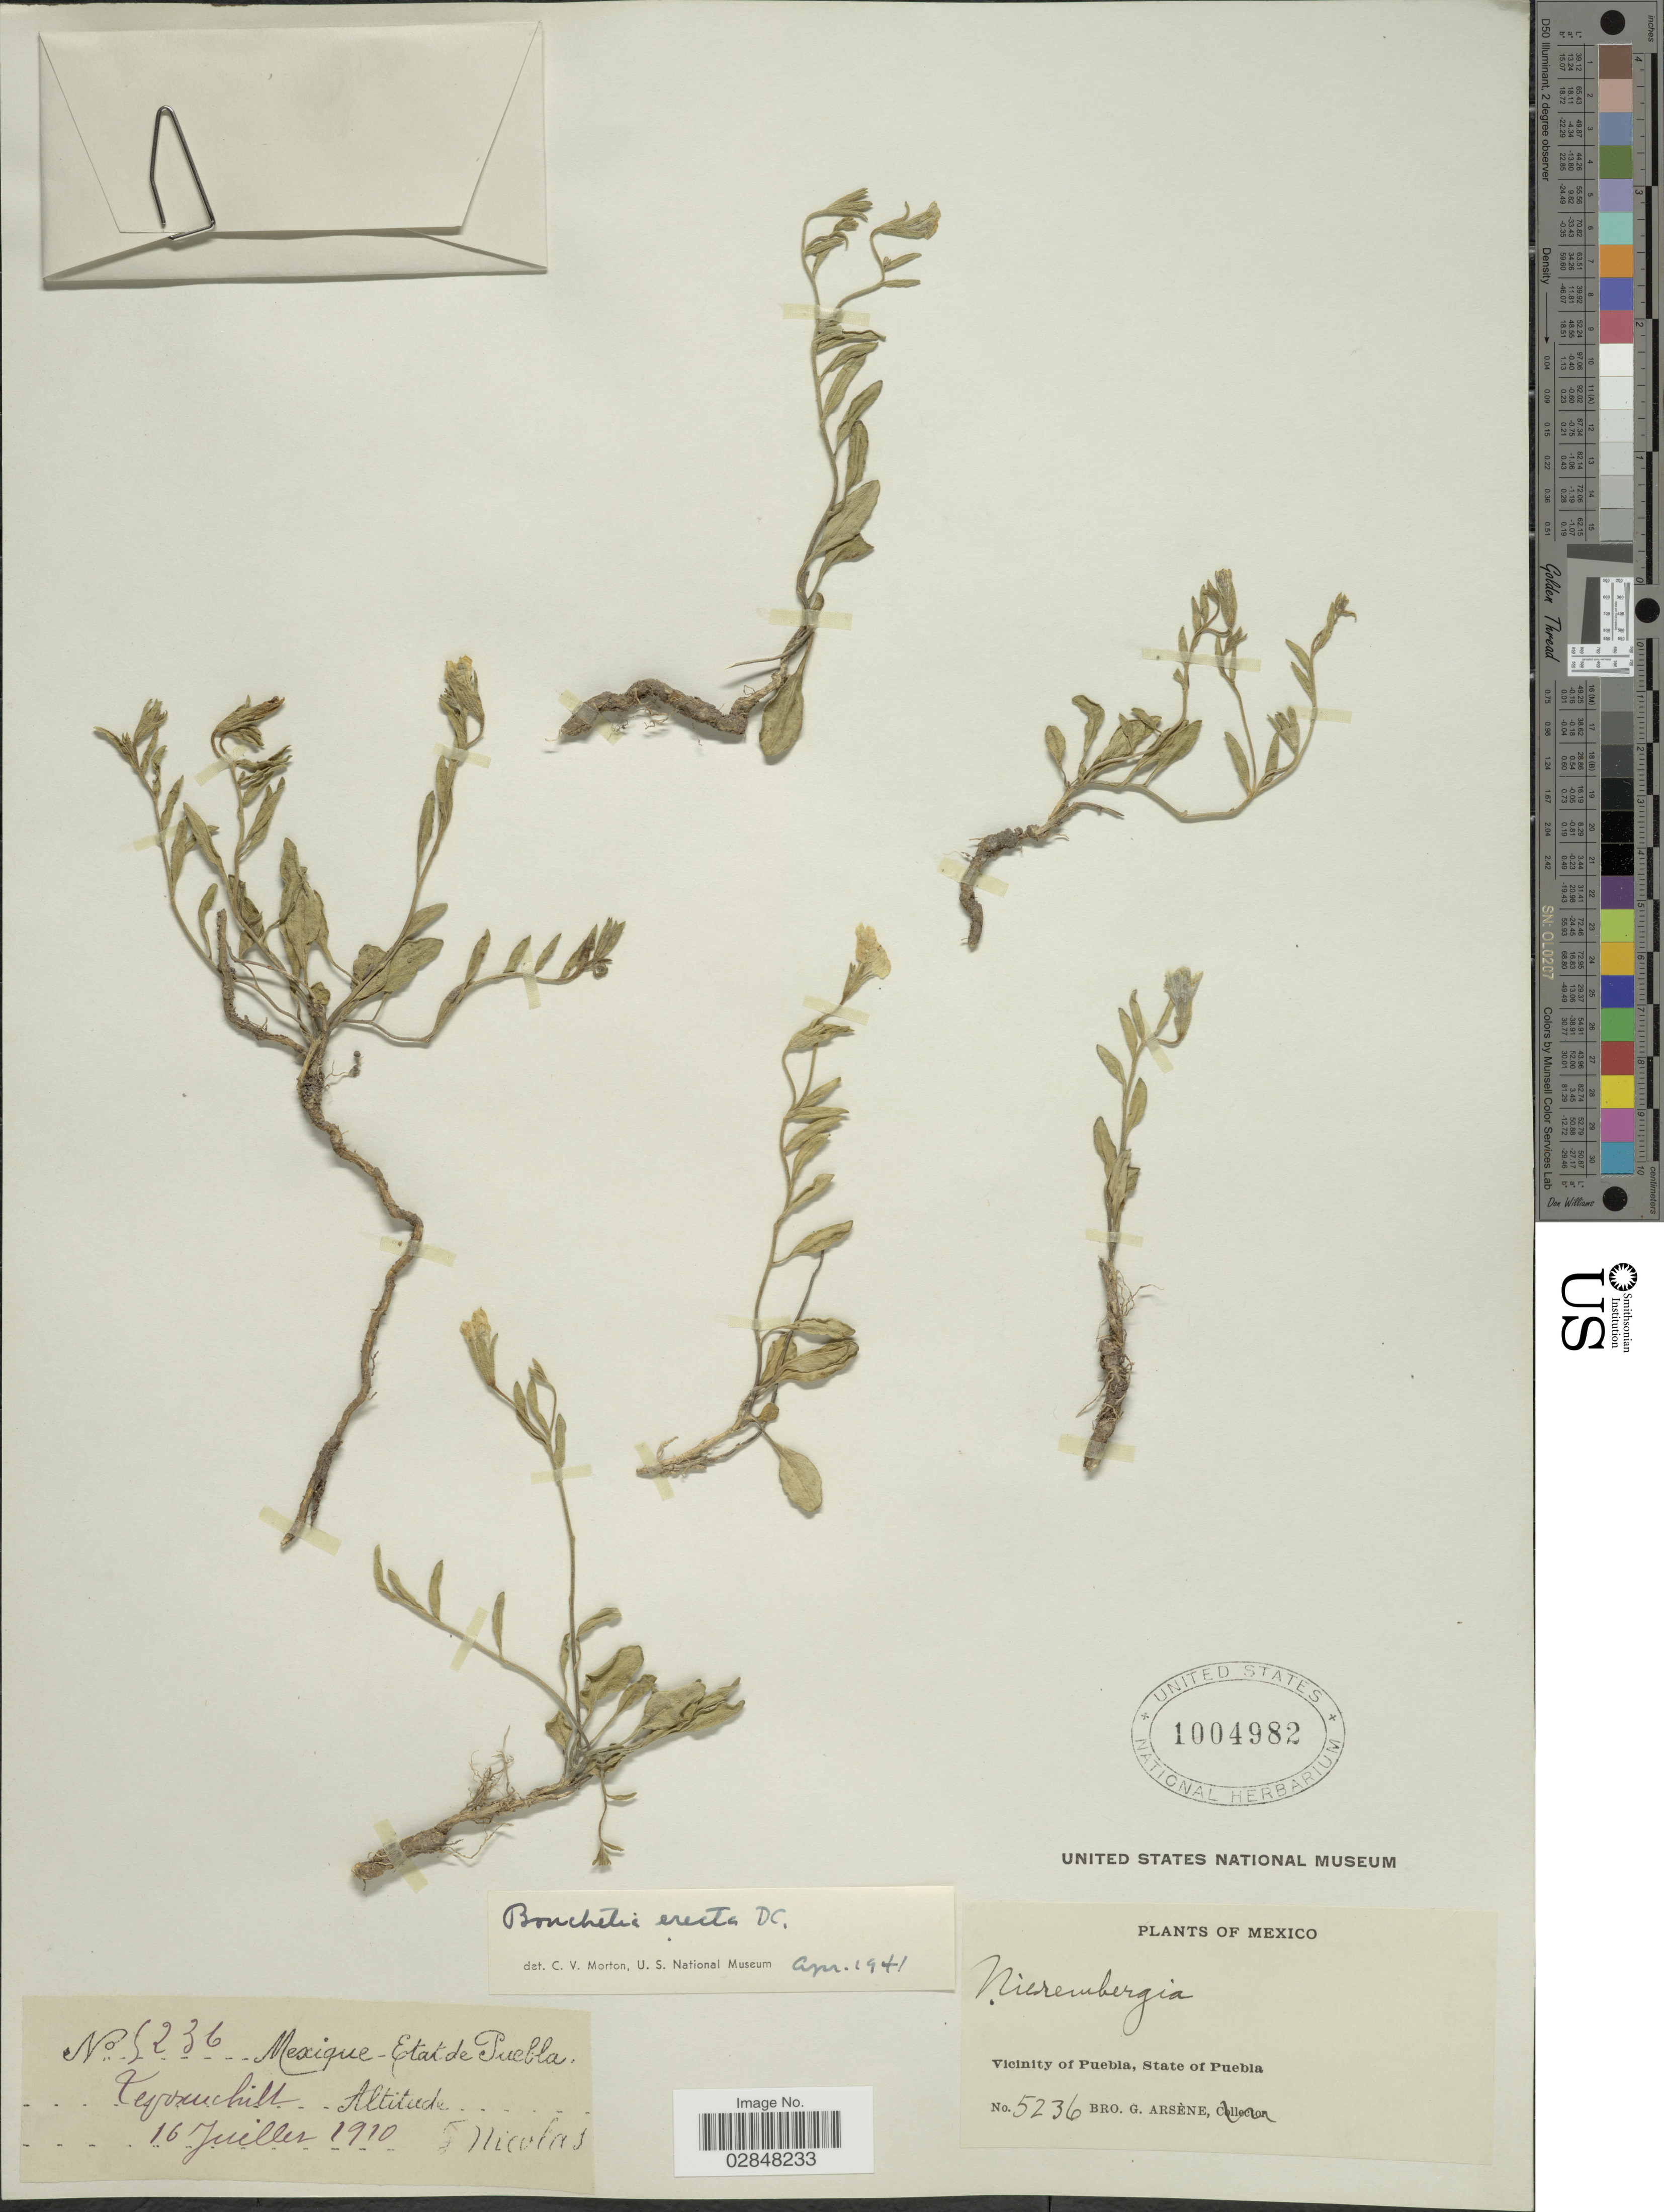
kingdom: Plantae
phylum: Tracheophyta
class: Magnoliopsida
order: Solanales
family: Solanaceae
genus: Bouchetia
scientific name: Bouchetia erecta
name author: DC.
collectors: Bro. G. Arsène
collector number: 5236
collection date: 1910-07-16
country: Mexico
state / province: Puebla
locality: Vicinity of Puebla.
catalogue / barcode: US 1004982